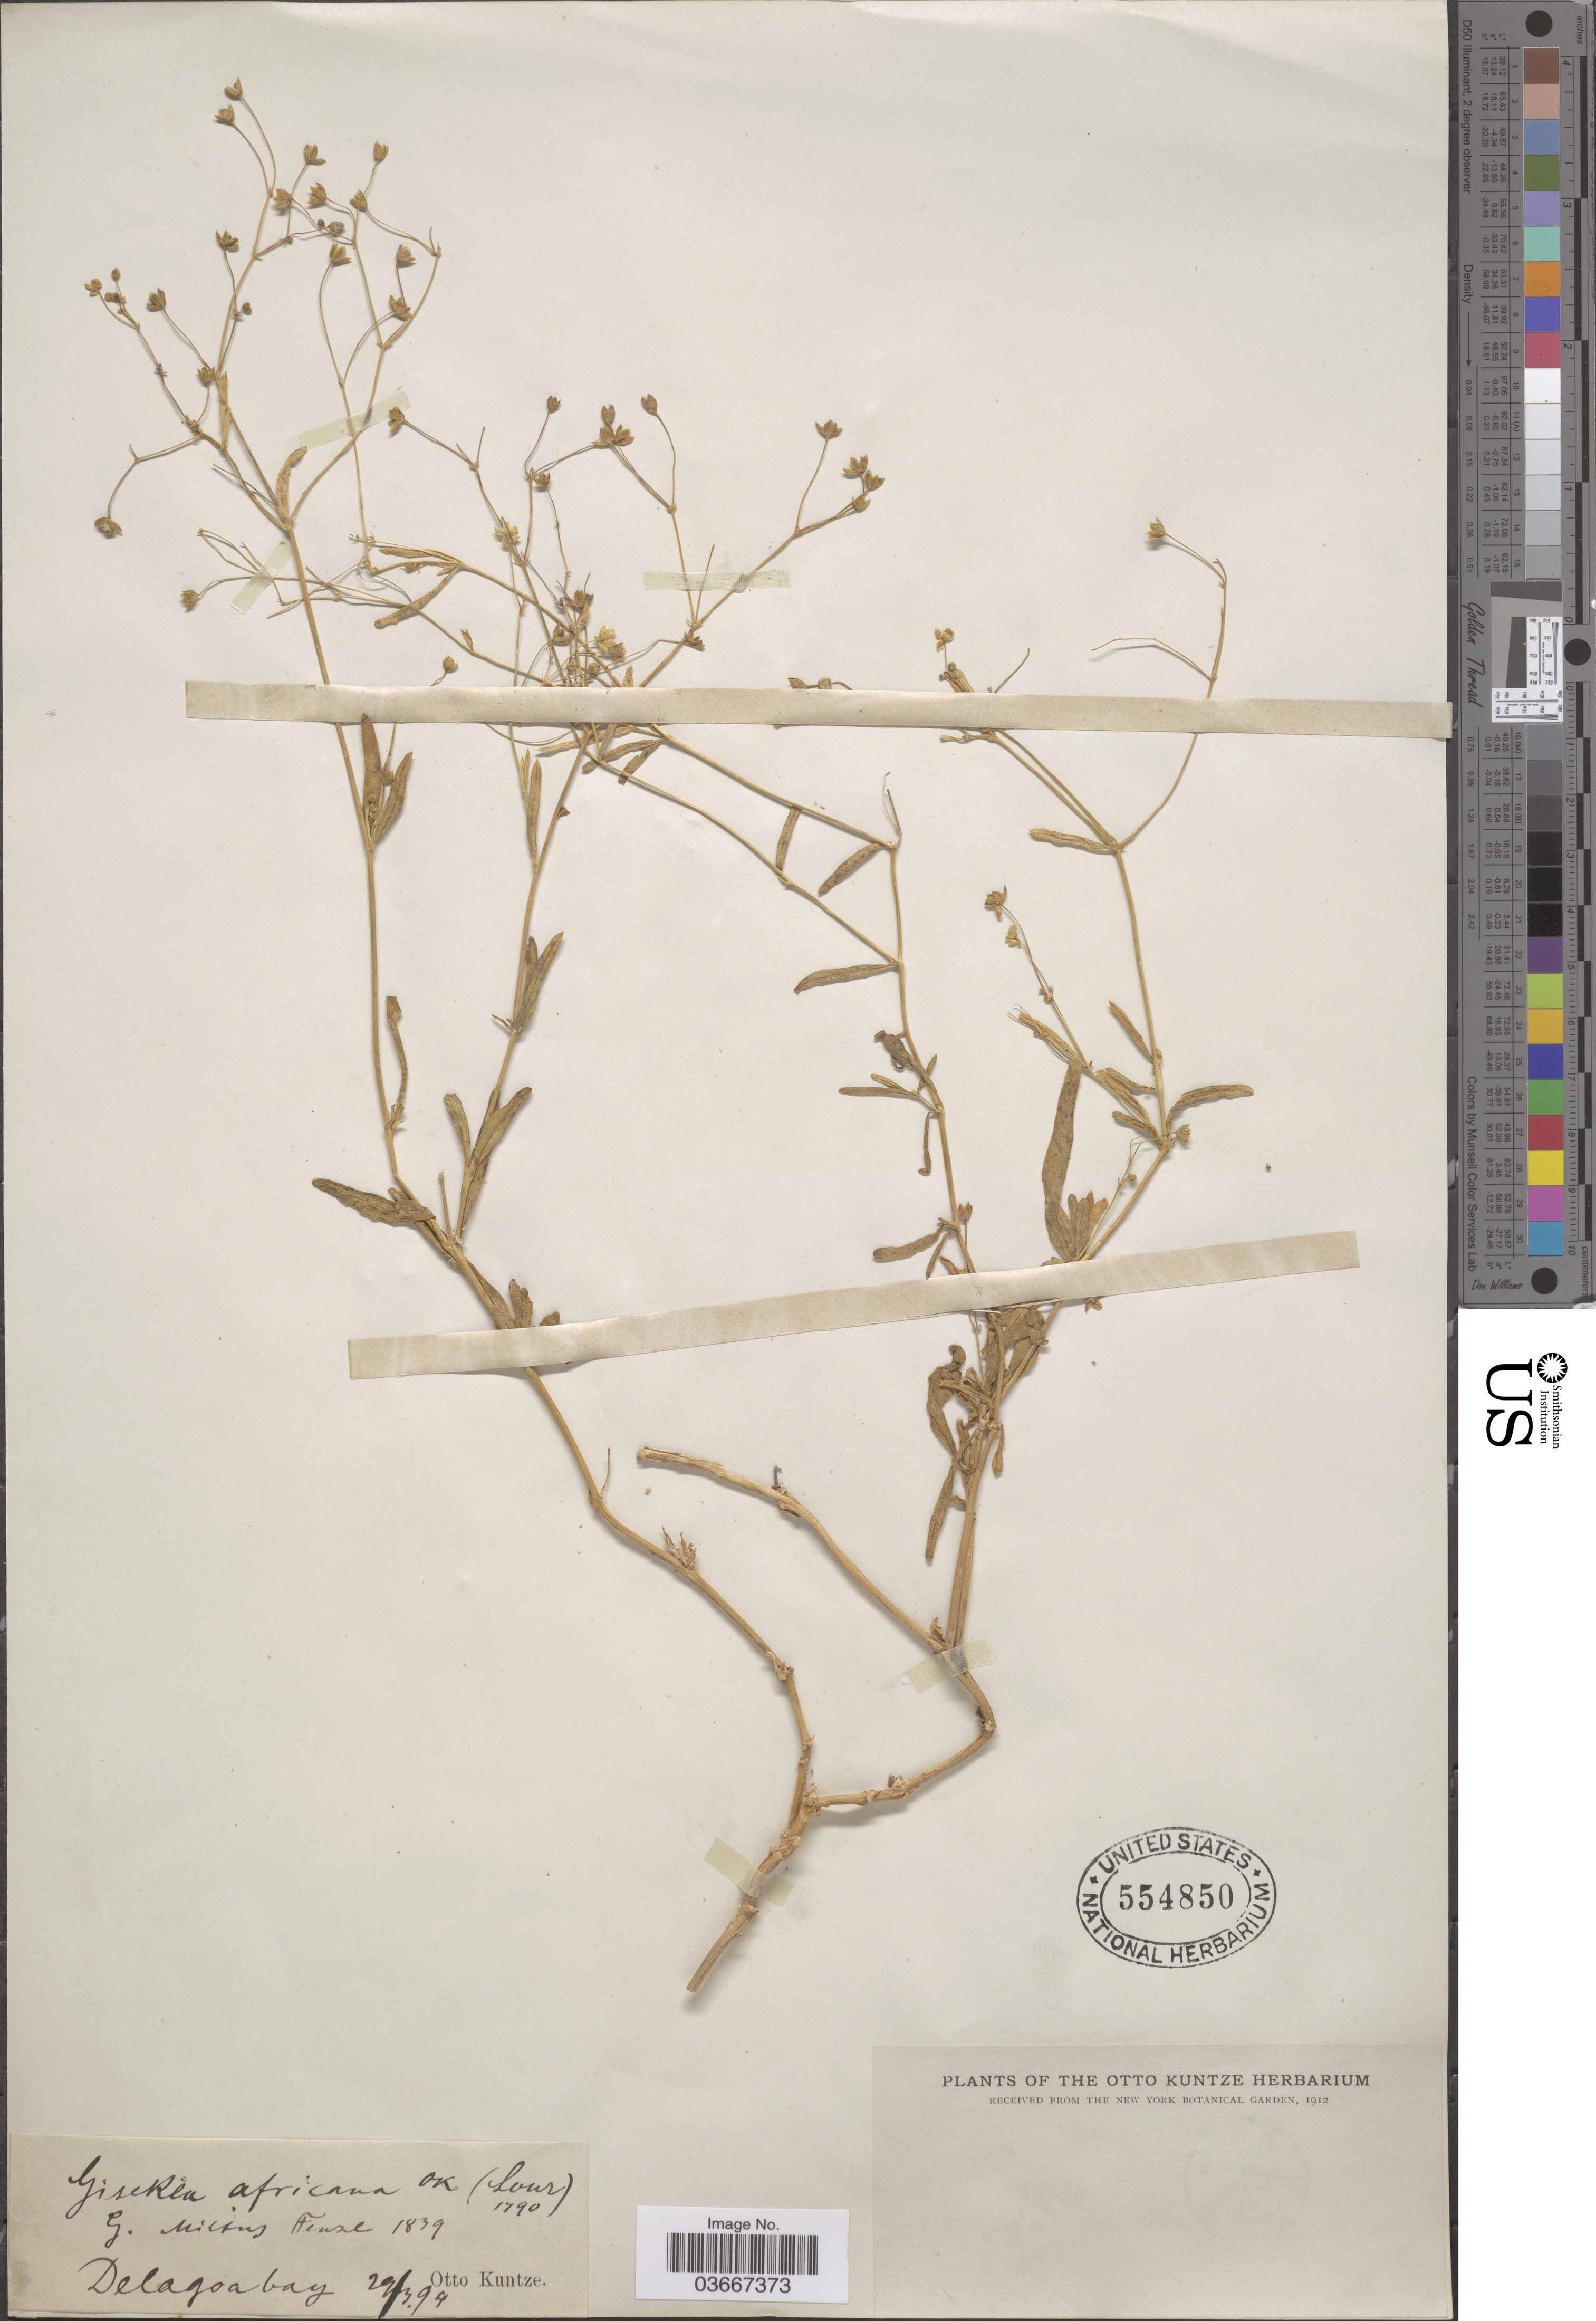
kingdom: Plantae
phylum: Tracheophyta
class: Magnoliopsida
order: Caryophyllales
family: Gisekiaceae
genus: Gisekia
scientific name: Gisekia africana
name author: Kuntze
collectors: C.E.O. Kuntze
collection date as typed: Transcribed d/m/y: 29/3/94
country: Mozambique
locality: Delagoa bay.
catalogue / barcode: US 554850